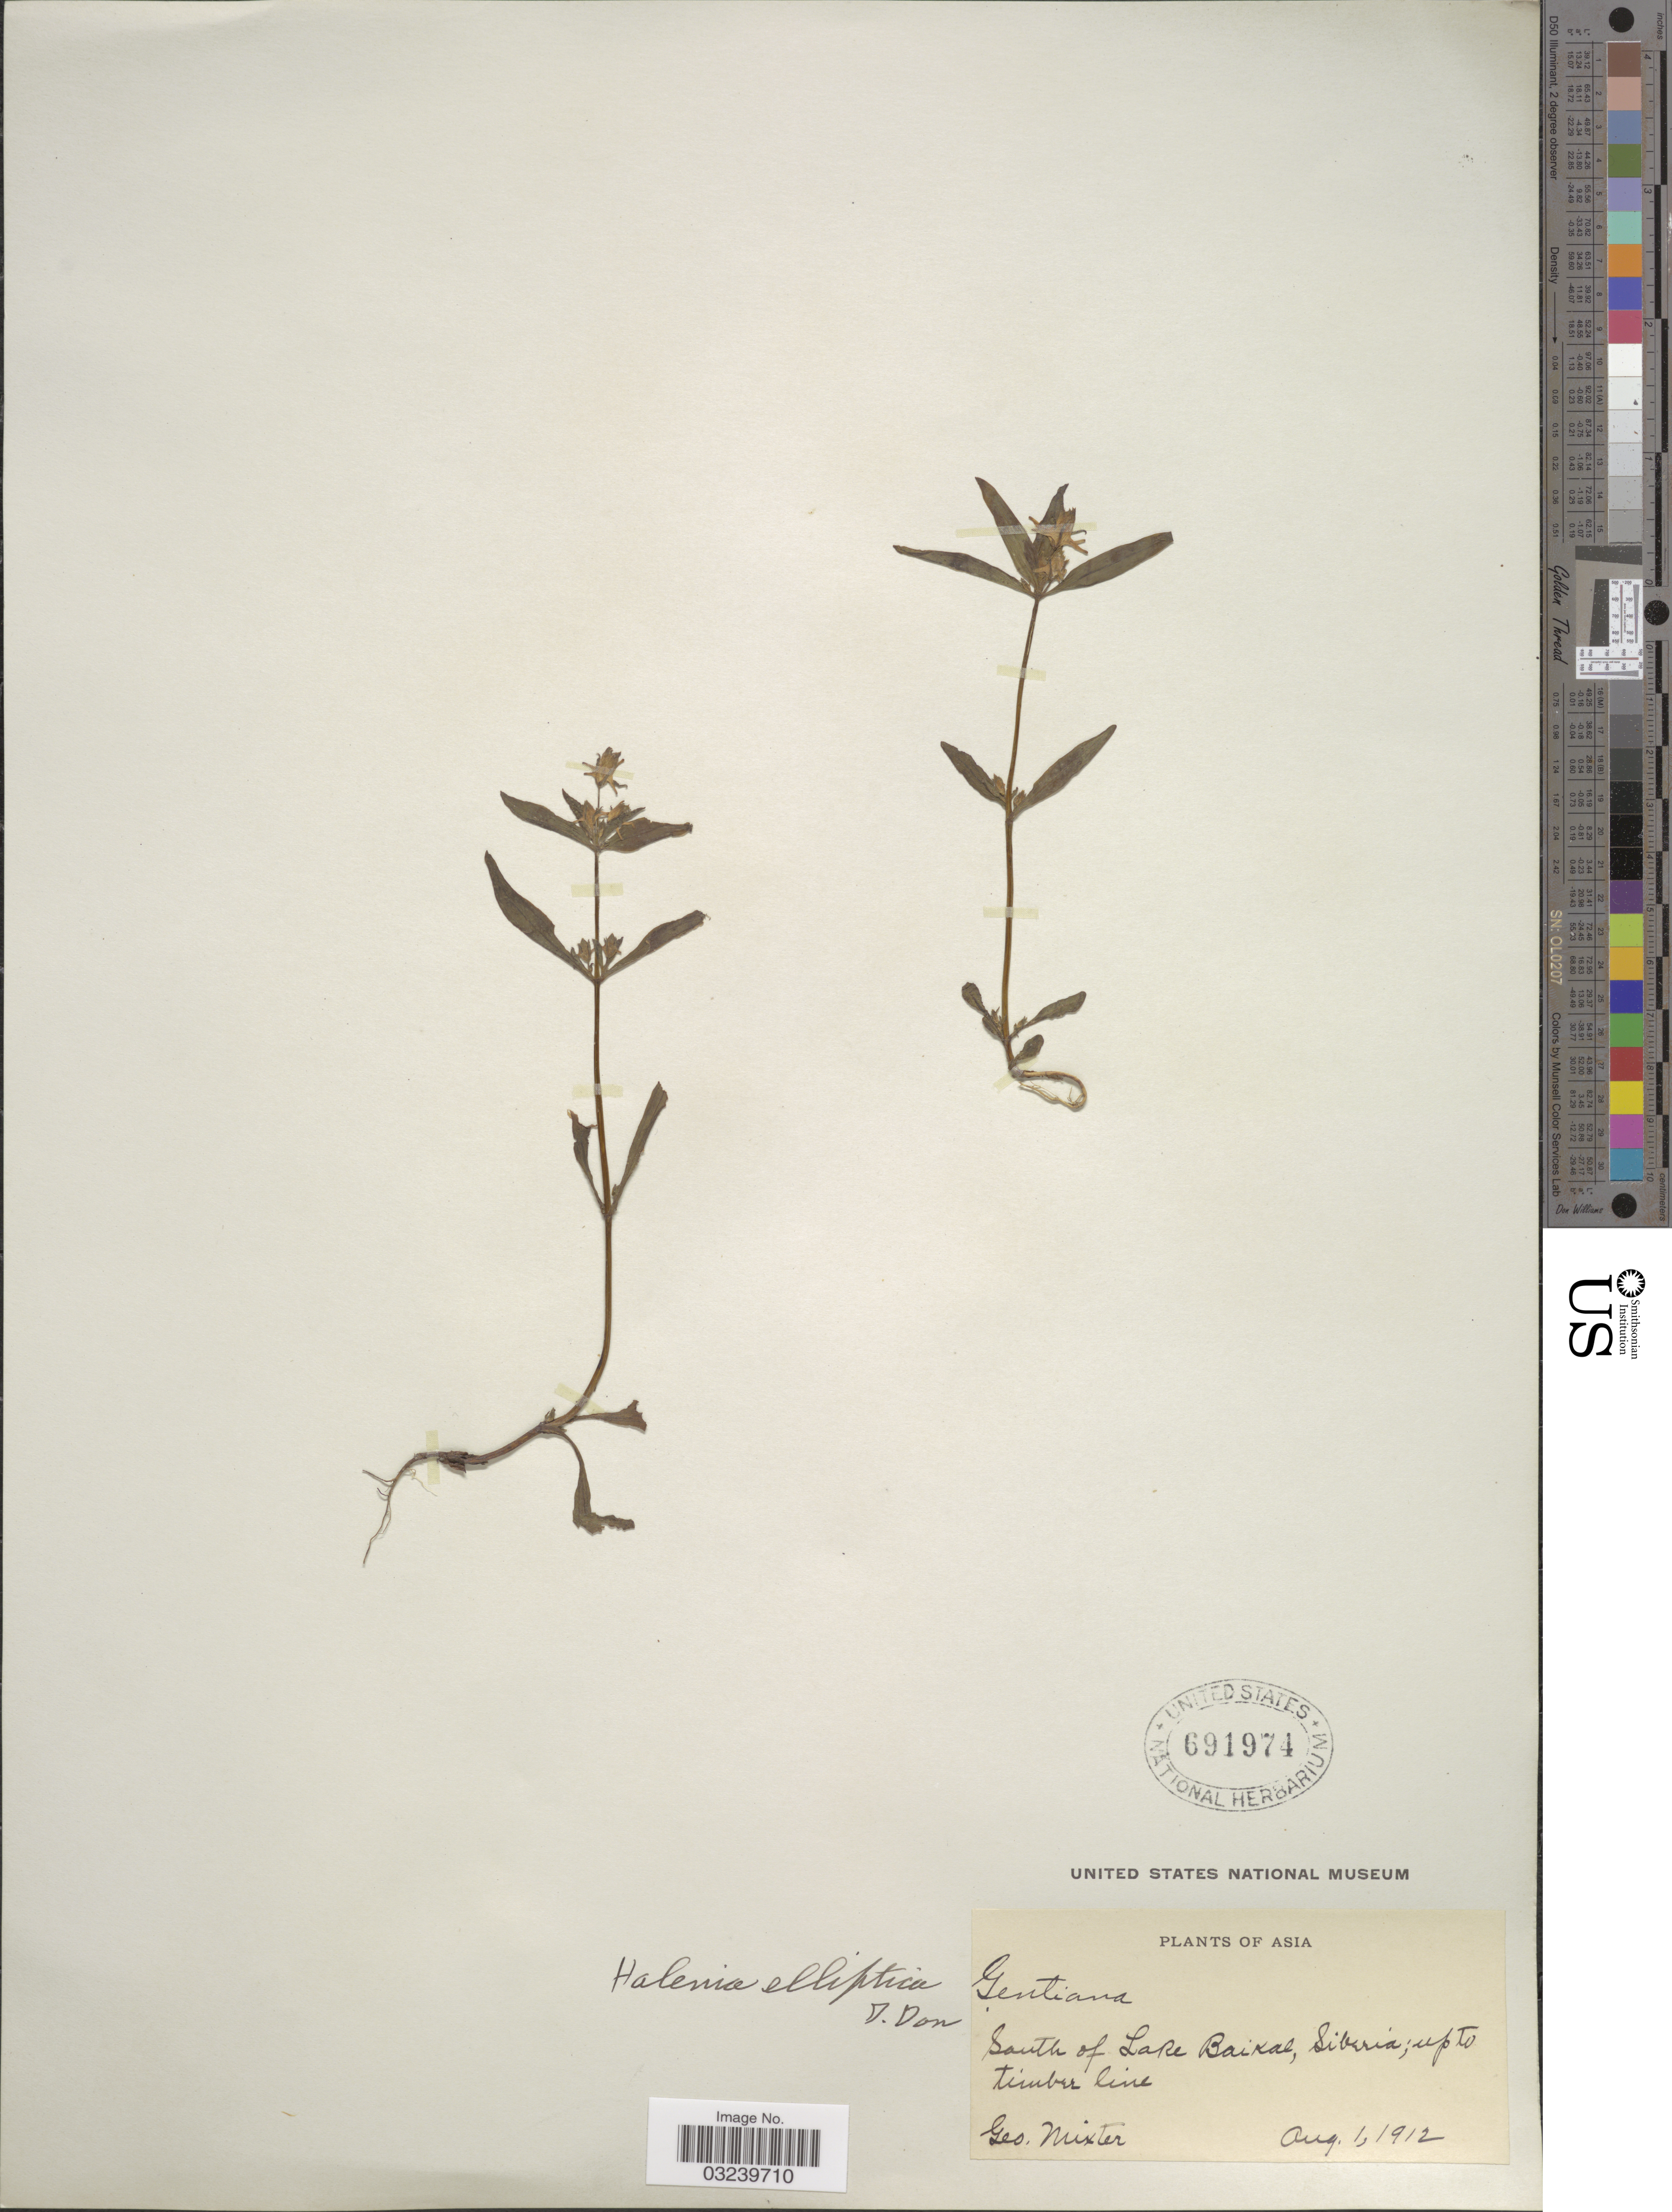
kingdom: Plantae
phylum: Tracheophyta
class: Magnoliopsida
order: Gentianales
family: Gentianaceae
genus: Halenia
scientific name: Halenia elliptica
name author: D. Don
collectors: G. Mixter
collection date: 1912-08-01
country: Russian Federation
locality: Asia, South of Lake Baikal, Siberia; up to timber line.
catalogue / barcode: US 691974